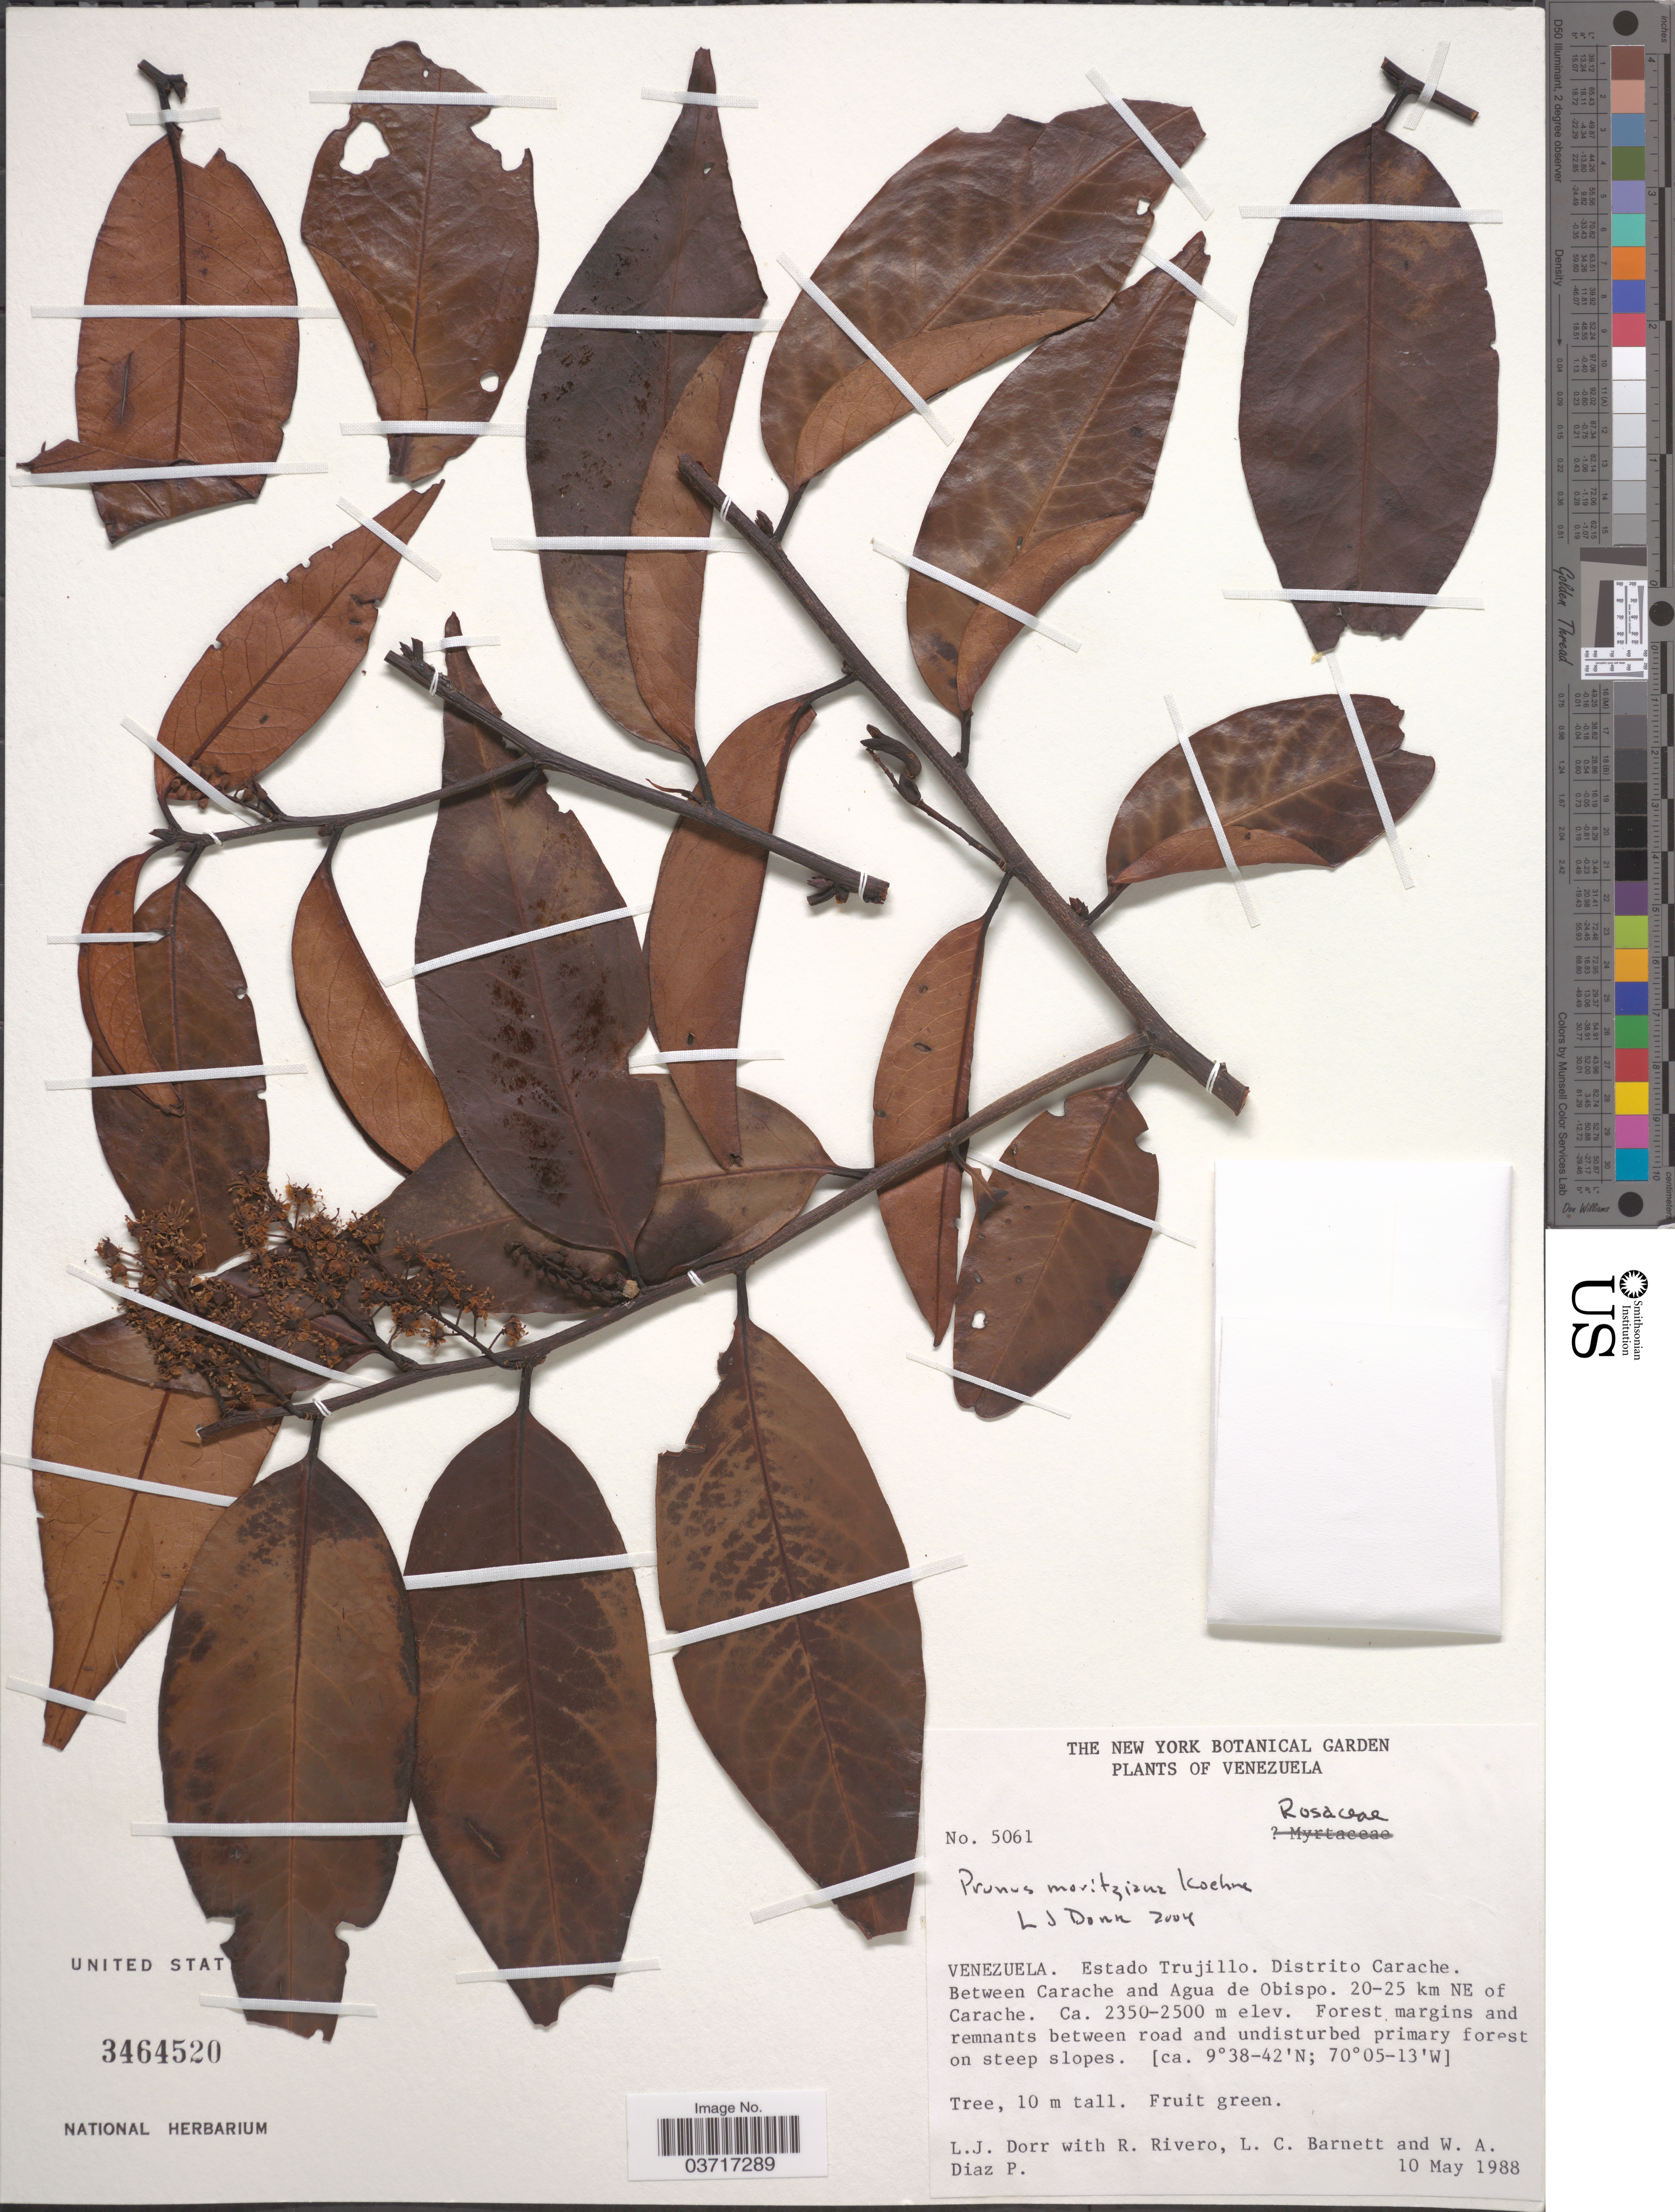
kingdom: Plantae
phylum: Tracheophyta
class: Magnoliopsida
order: Rosales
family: Rosaceae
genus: Prunus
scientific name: Prunus sp.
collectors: L. J. Dorr, R. Rivero, L. C. Barnett & W. Díaz P.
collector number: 5061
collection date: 1988-05-10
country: Venezuela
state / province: Trujillo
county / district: Carache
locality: Between Carache and Agua de Obispo. 20-25 km NE of Carache.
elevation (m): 2350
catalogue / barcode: US 3464520